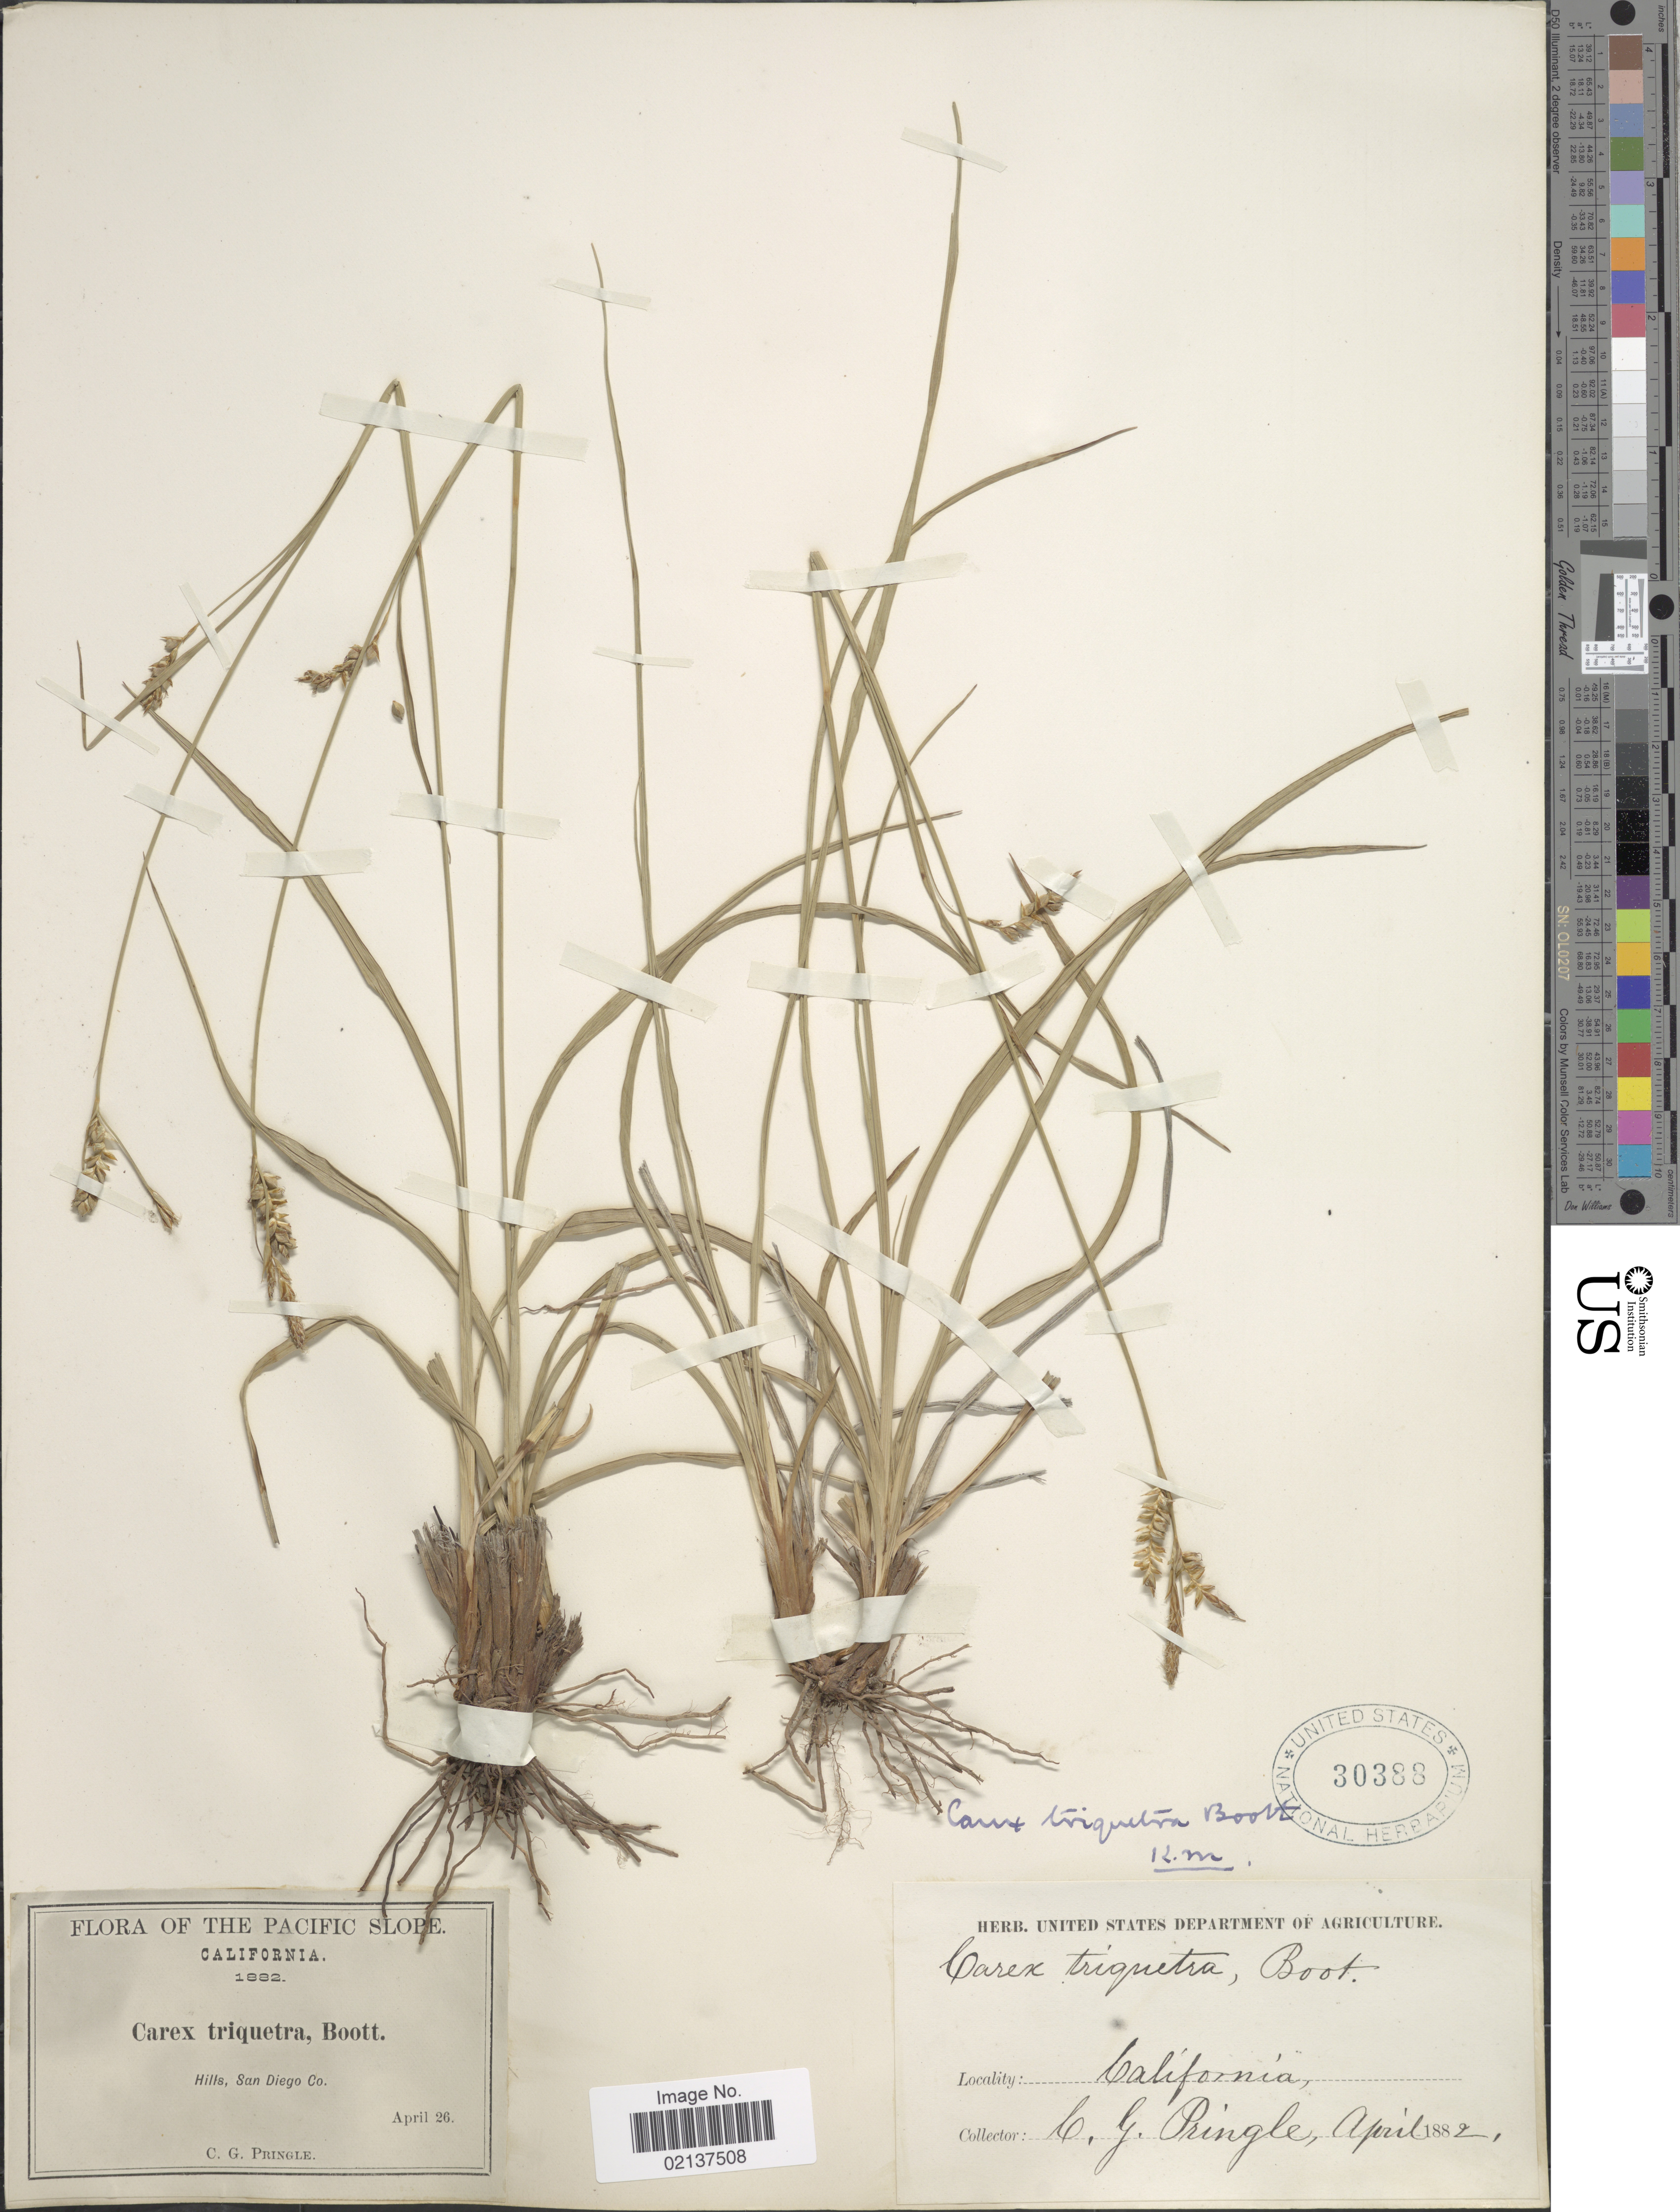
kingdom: Plantae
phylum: Tracheophyta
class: Liliopsida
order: Poales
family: Cyperaceae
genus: Carex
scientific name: Carex triquetra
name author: Boott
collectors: C. G. Pringle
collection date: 1882-04-26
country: United States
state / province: California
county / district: San Diego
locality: The Pacific Slope, Hills, San Diego Co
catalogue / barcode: US 30388